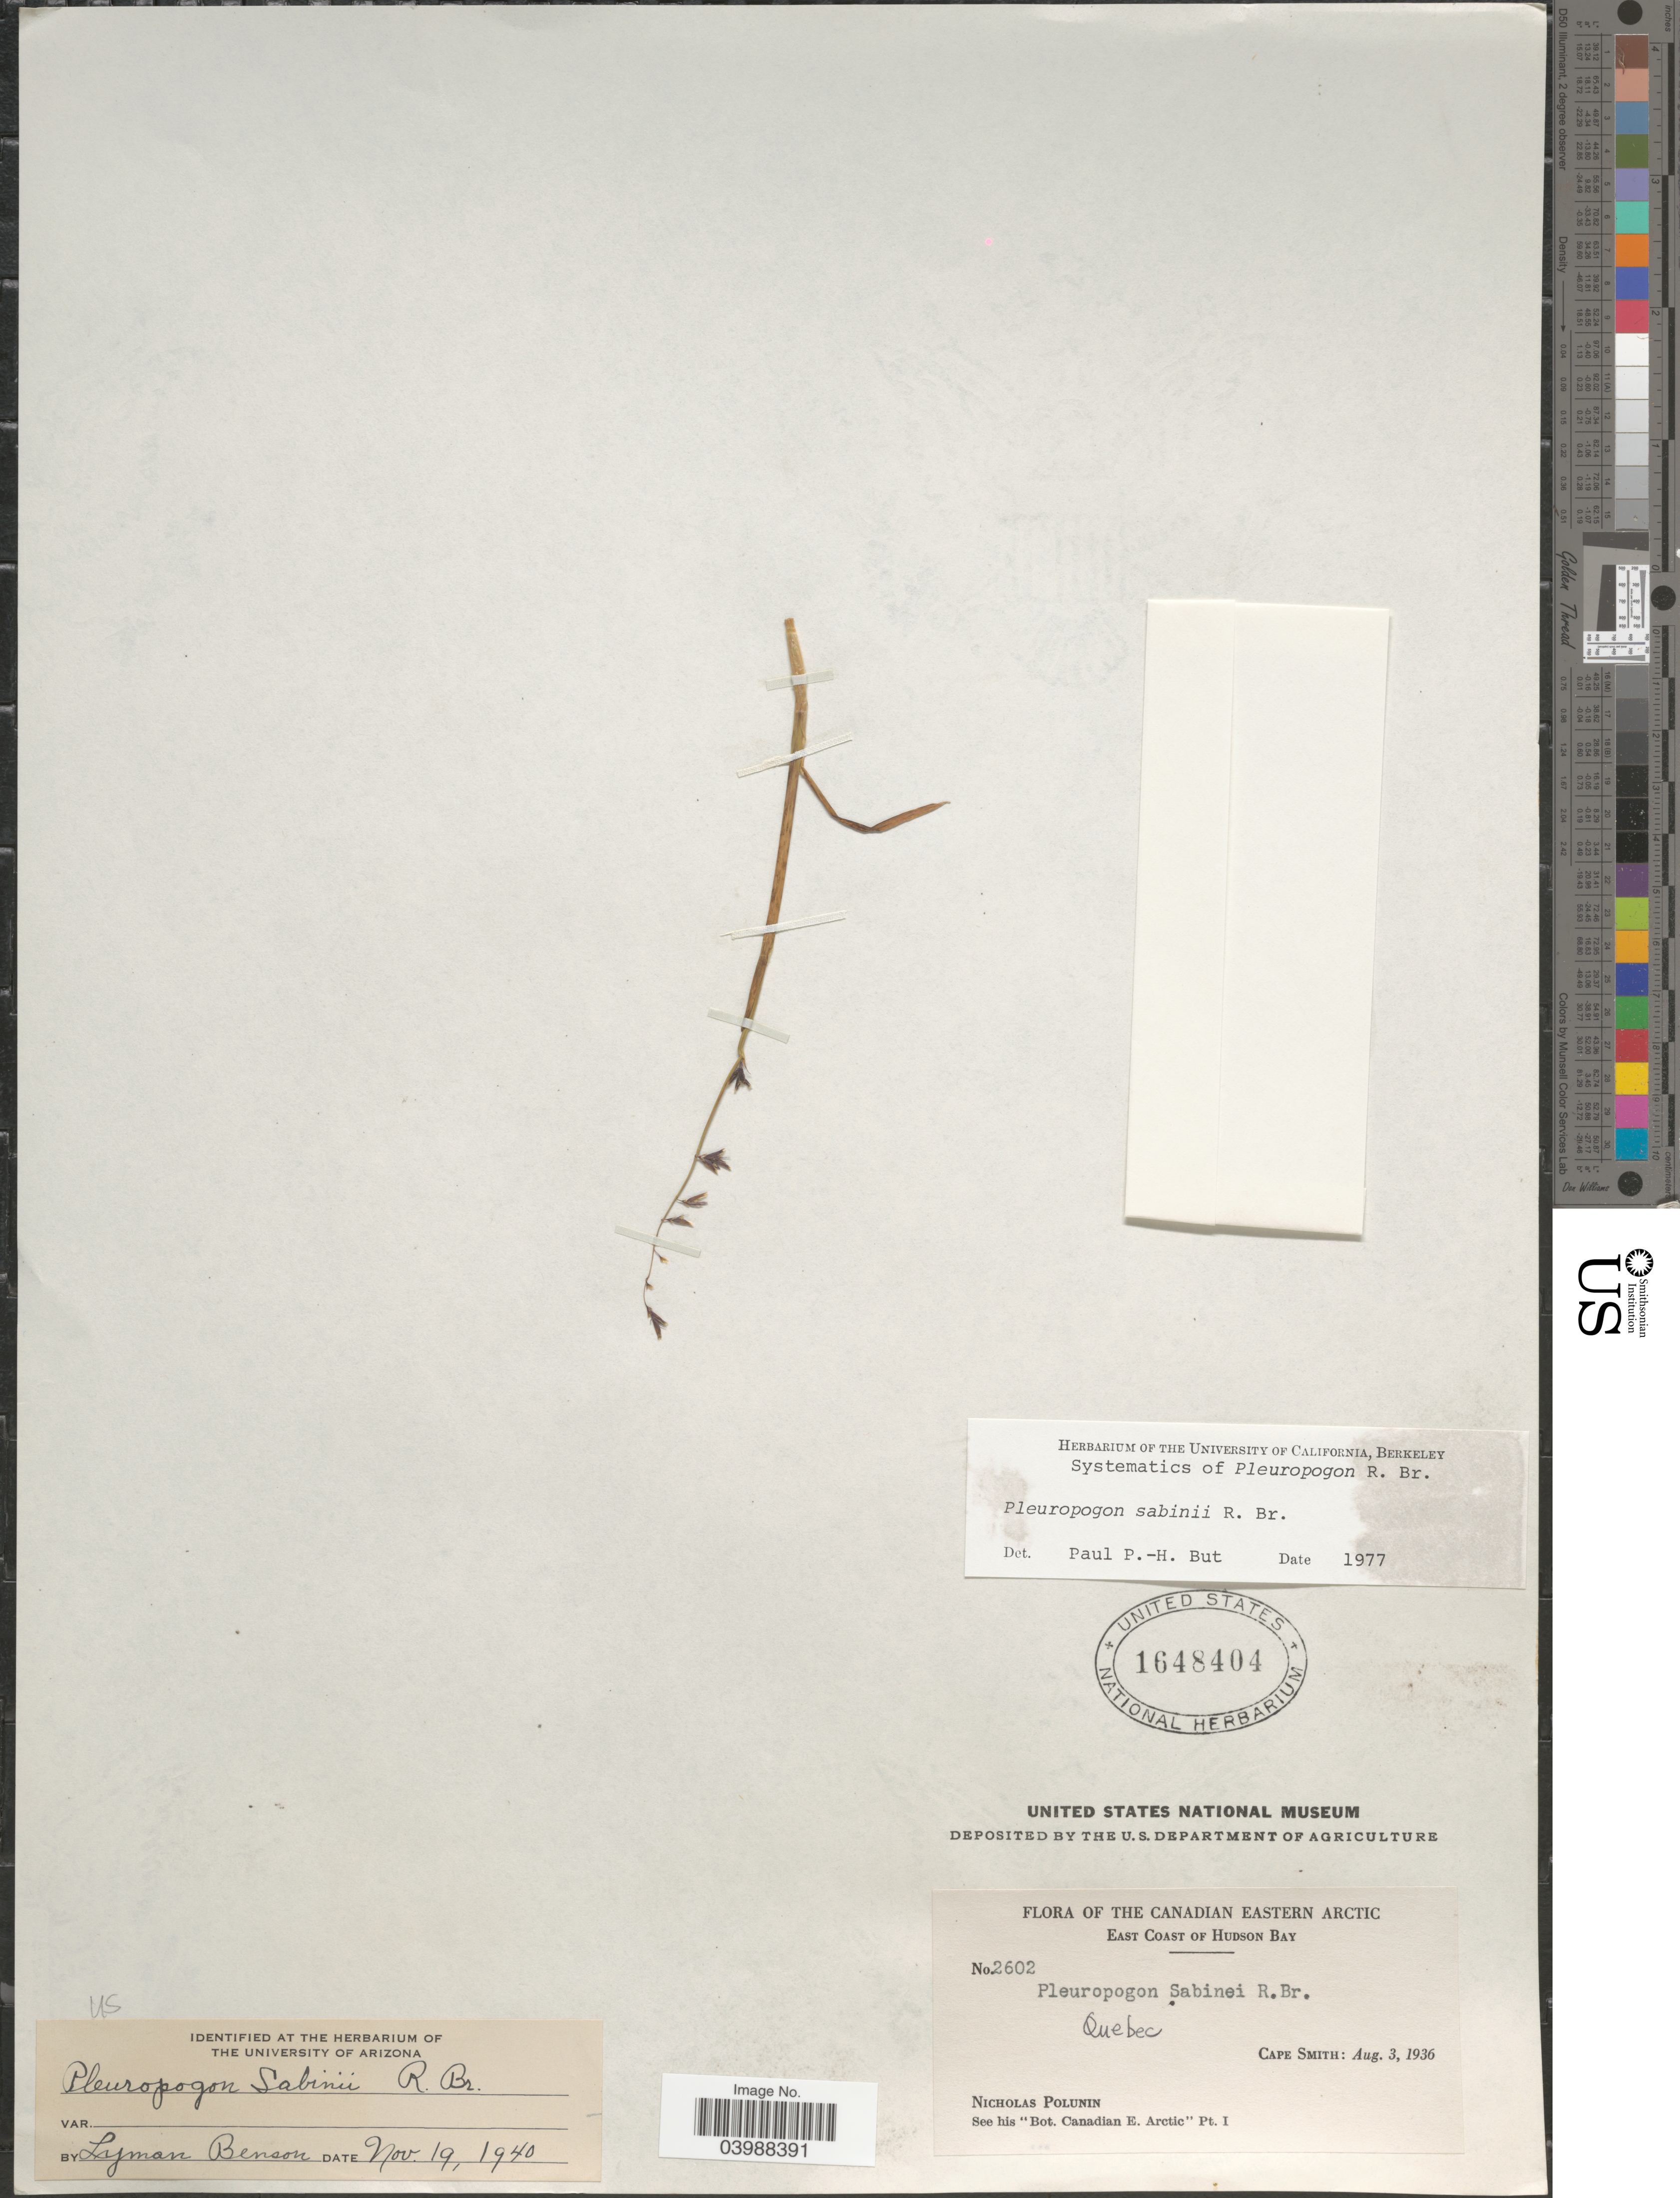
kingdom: Plantae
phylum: Tracheophyta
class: Liliopsida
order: Poales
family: Poaceae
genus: Pleuropogon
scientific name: Pleuropogon sabinei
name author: R. Br.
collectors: N. V. Polunin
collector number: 2602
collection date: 1936-08-03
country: Canada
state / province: Quebec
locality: Canadian Eastern Arctic. East Coast of Hudson Bay. Quebec. Cape Smith.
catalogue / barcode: US 1648404